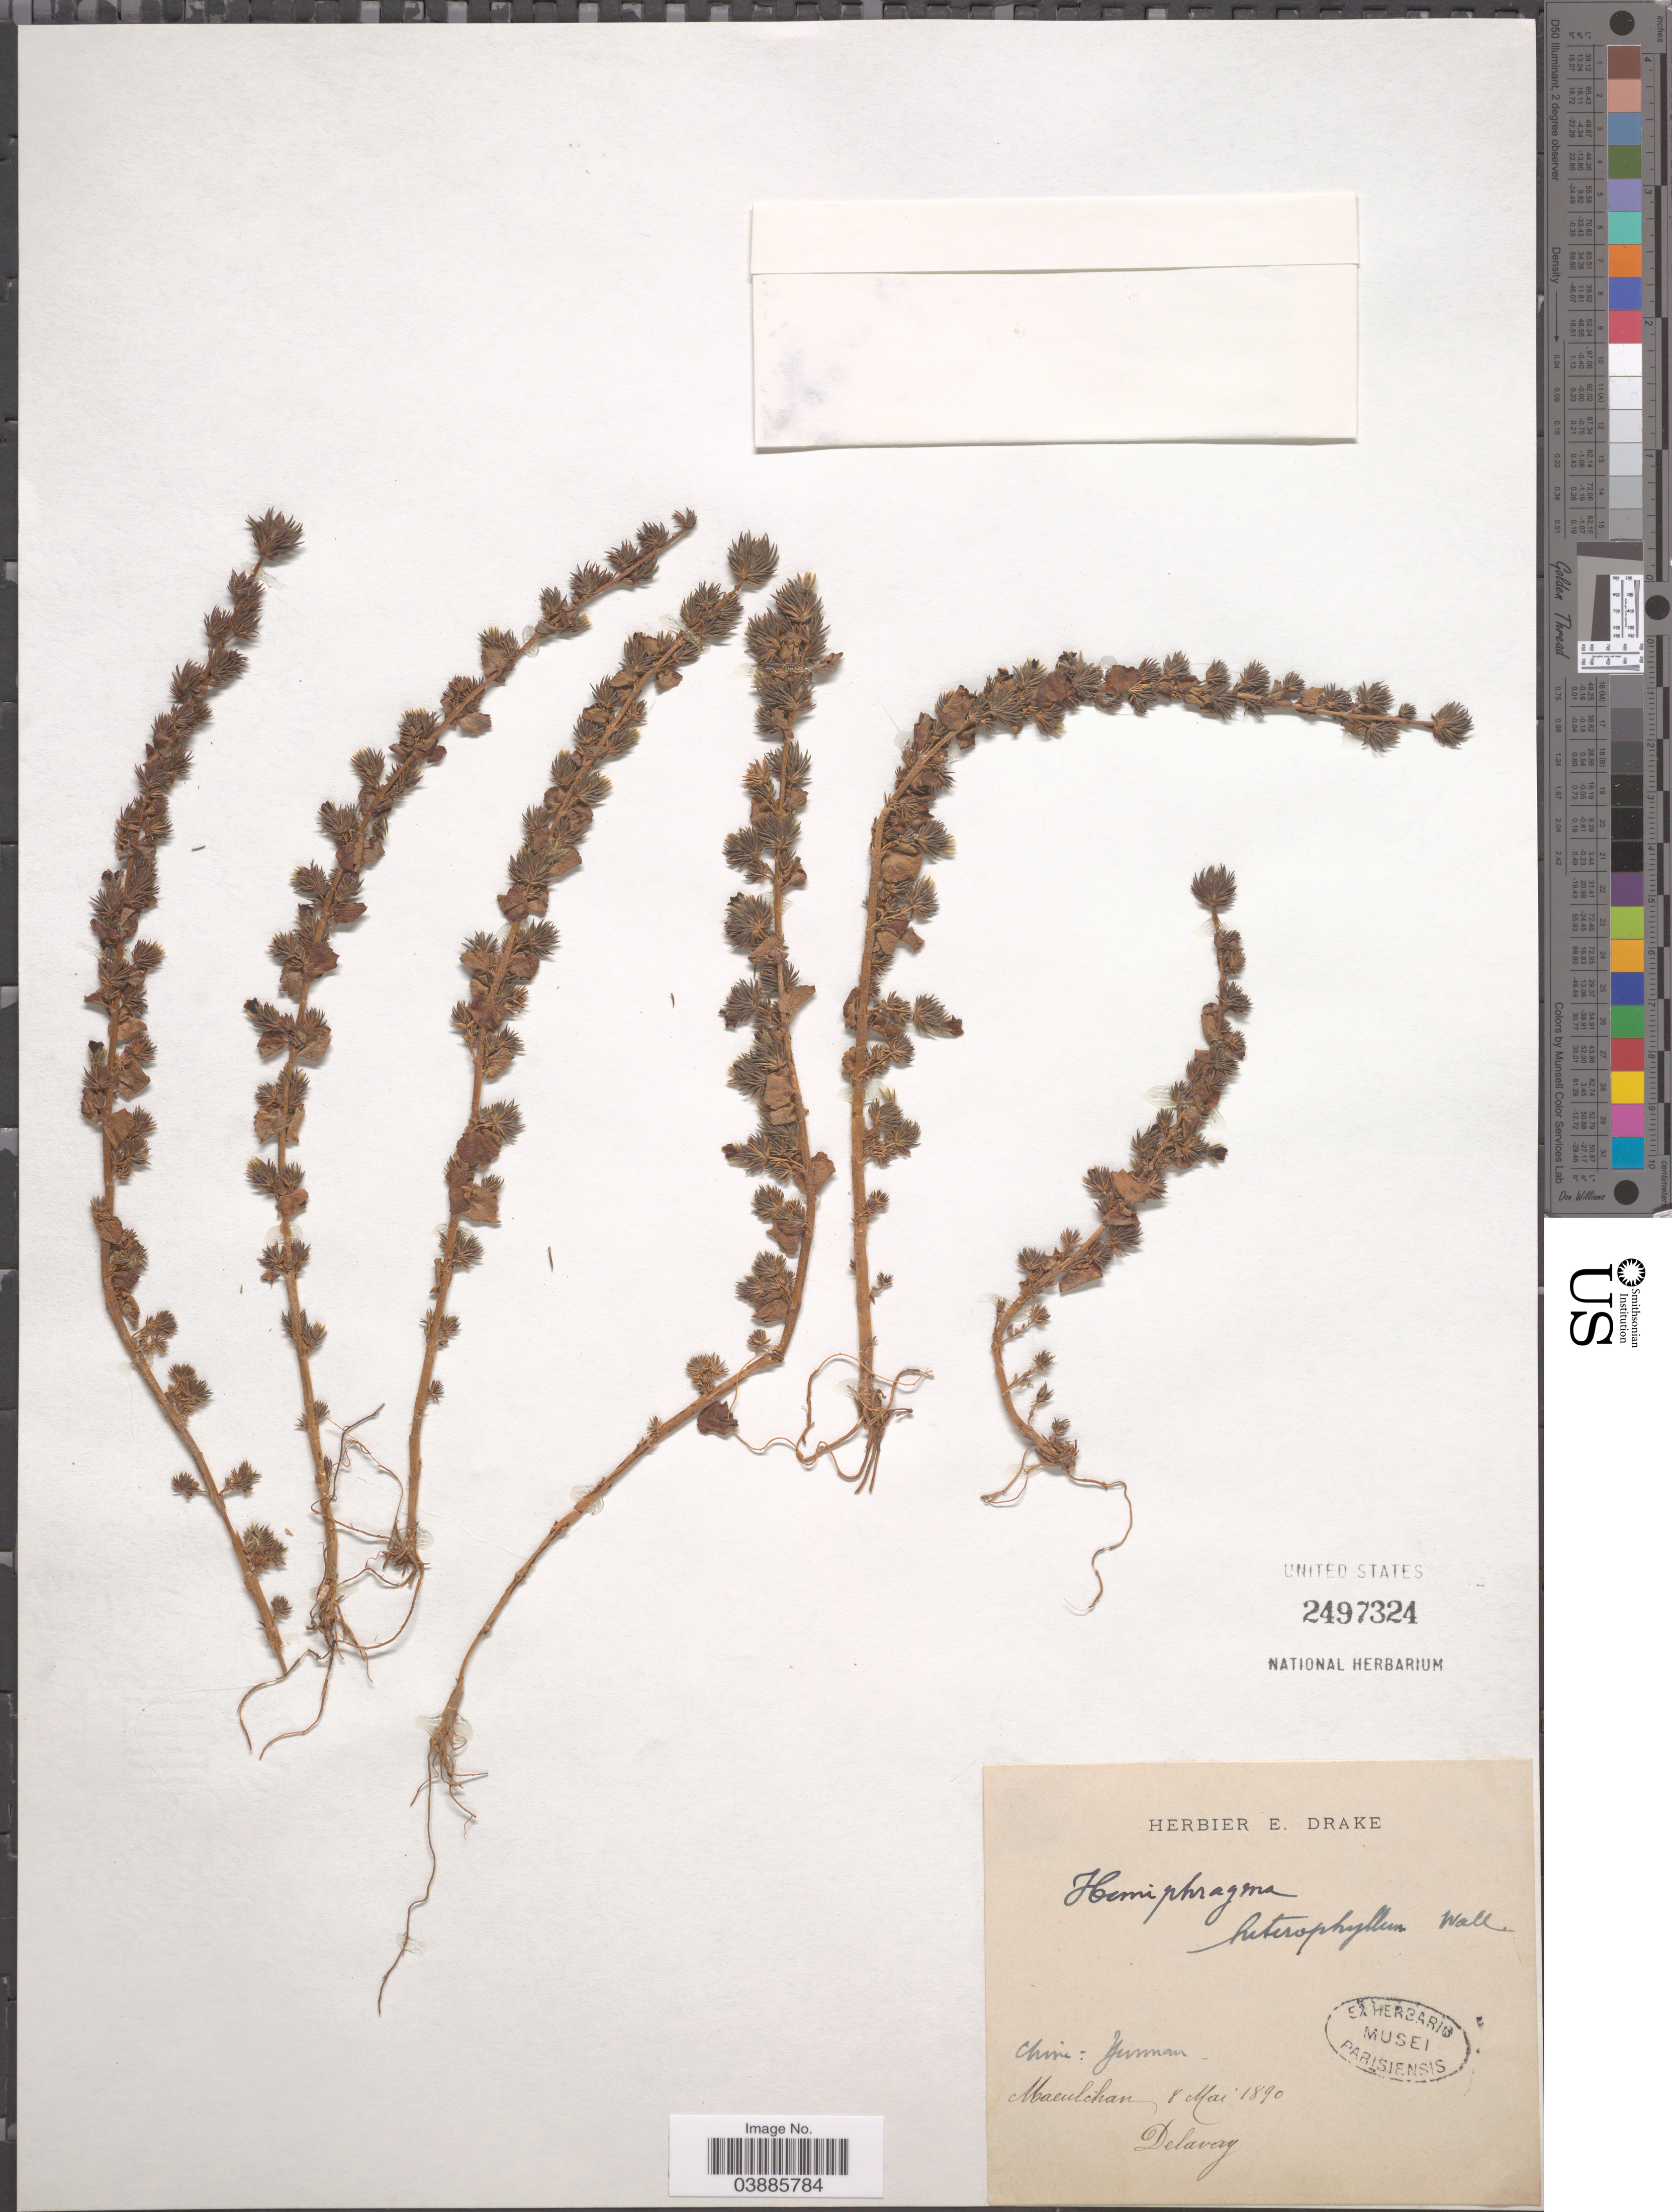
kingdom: Plantae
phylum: Tracheophyta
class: Magnoliopsida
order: Lamiales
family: Plantaginaceae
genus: Hemiphragma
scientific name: Hemiphragma heterophyllum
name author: Wall.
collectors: Delavay, --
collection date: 1890-05-01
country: China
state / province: Yunnan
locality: Maeulihan.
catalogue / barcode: US 2497324